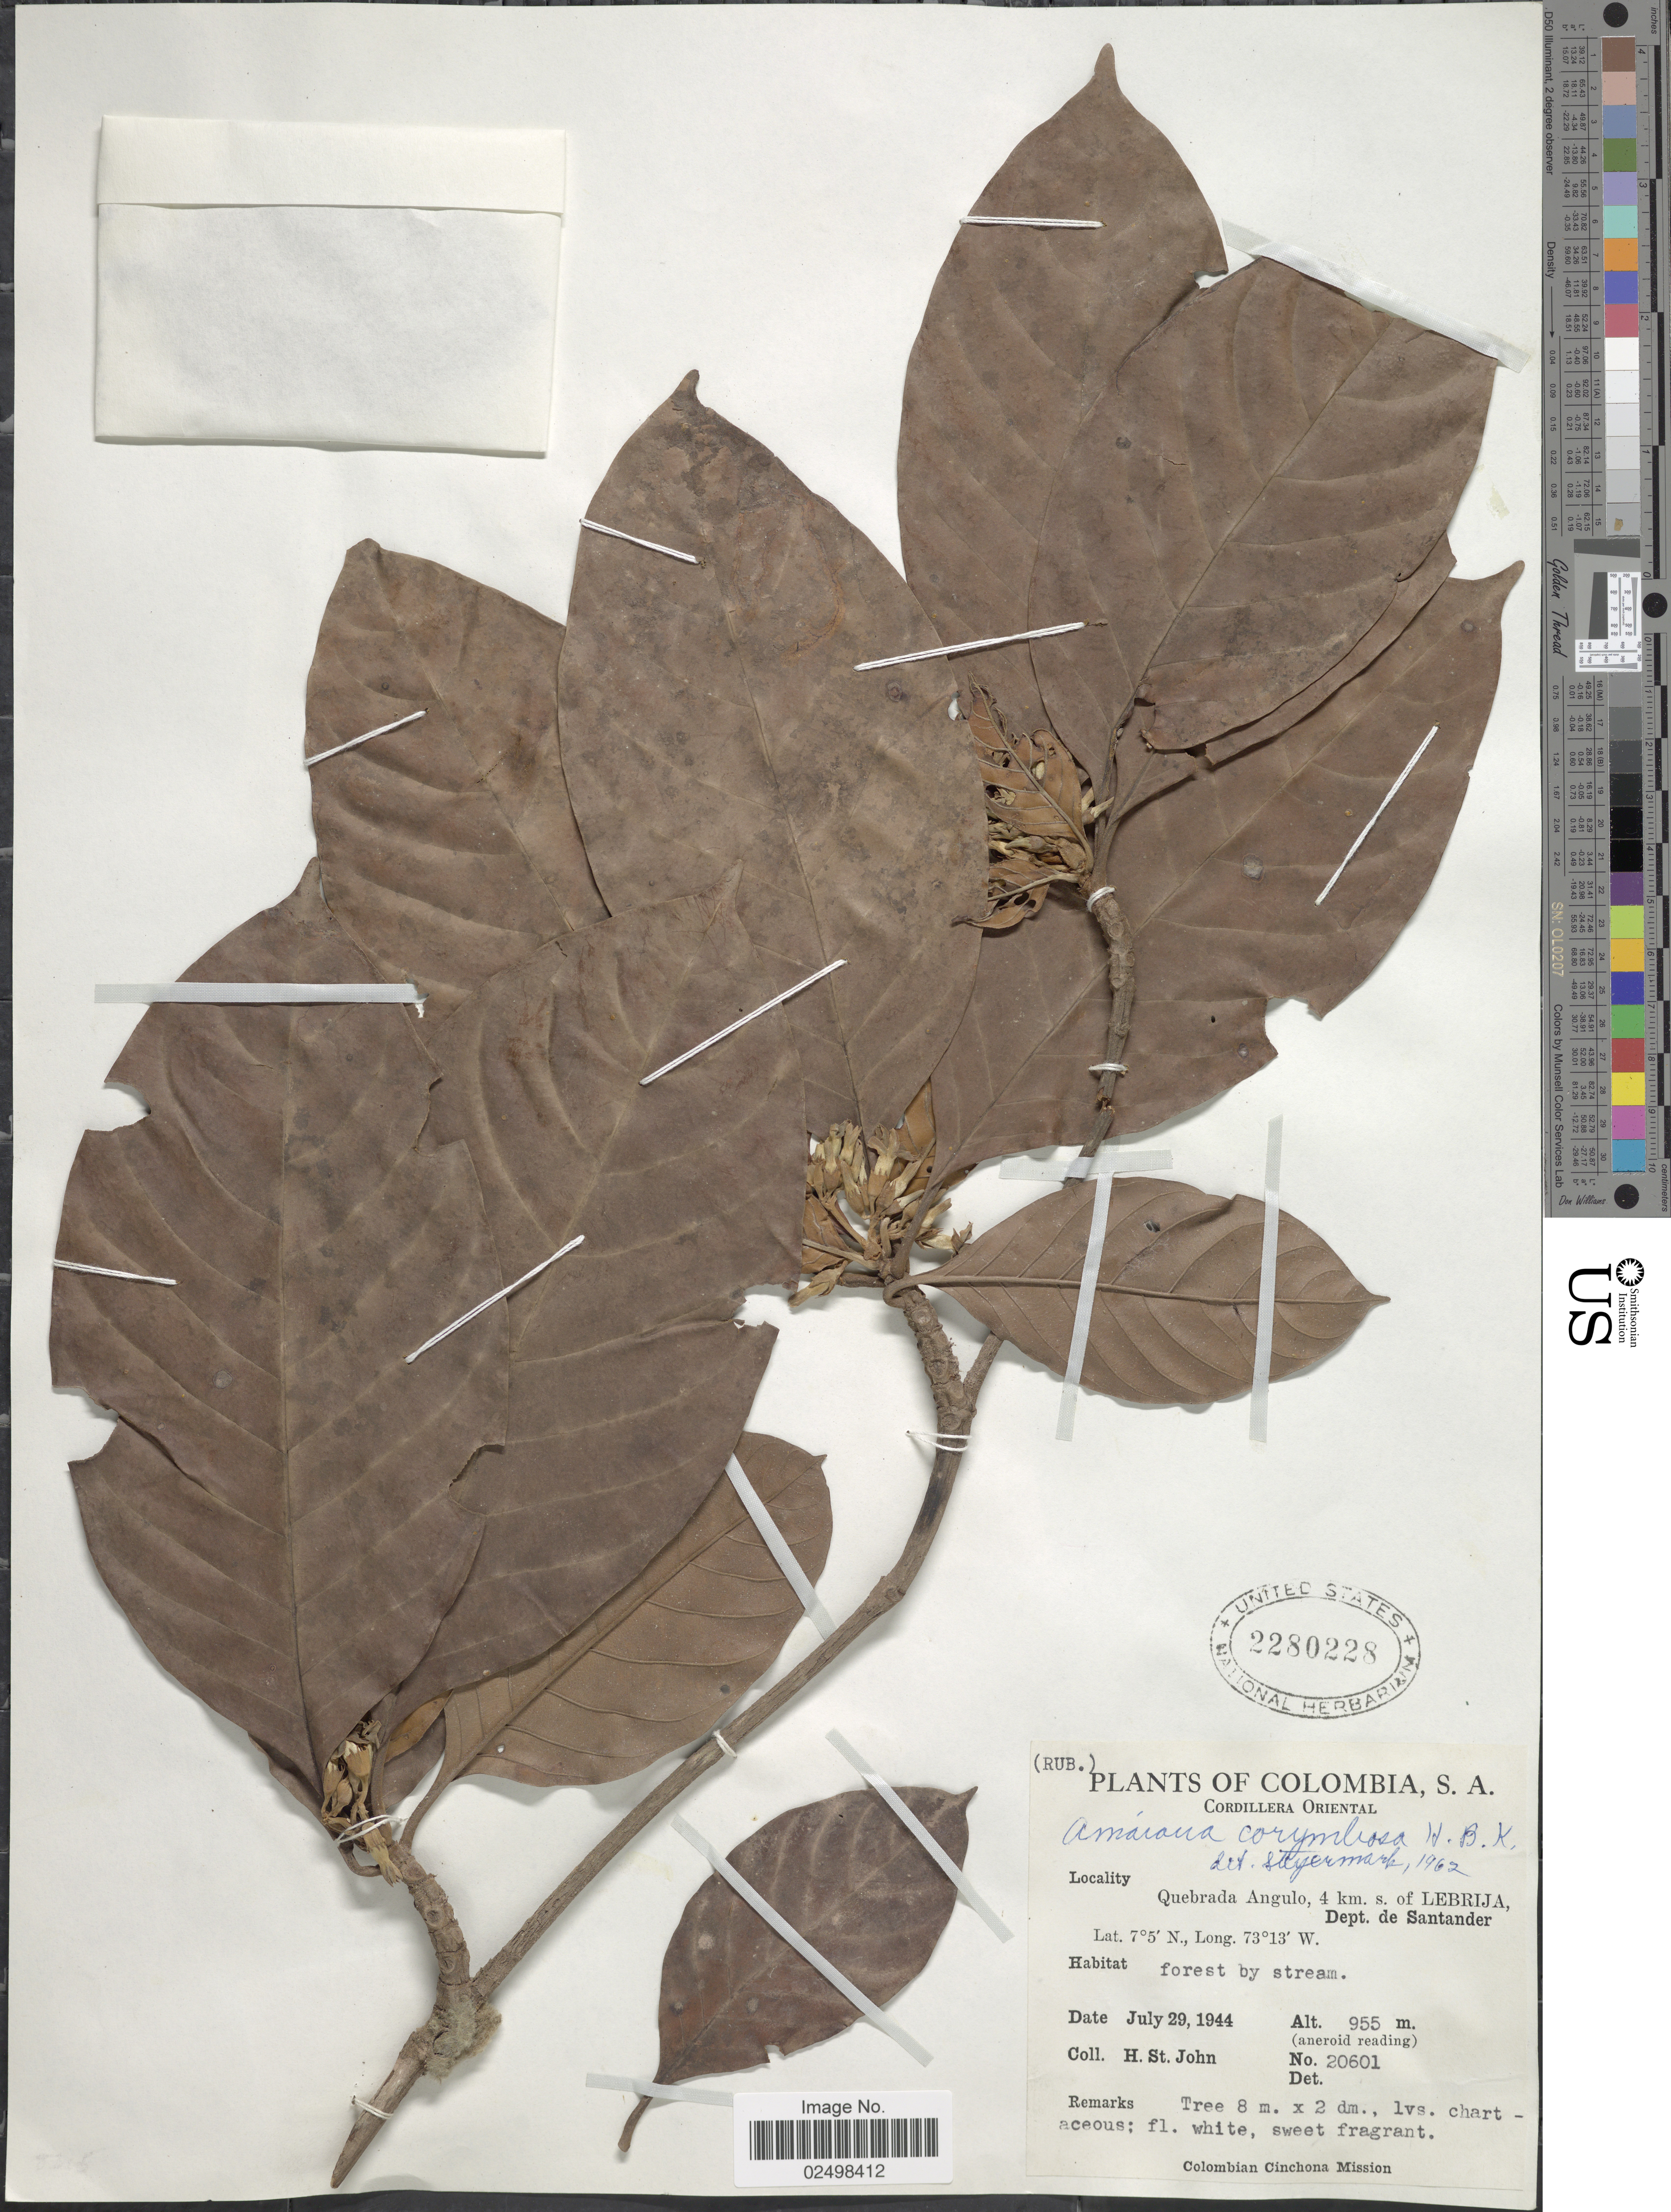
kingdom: Plantae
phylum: Tracheophyta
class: Magnoliopsida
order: Gentianales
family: Rubiaceae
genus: Amaioua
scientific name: Amaioua corymbosa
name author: Kunth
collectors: H. St. John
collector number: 20601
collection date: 1944-07-29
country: Colombia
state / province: Santander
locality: Cordillera Oriental. Quebrada Angulo, 4 km. s. of Lebrija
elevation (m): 955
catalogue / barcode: US 2280228